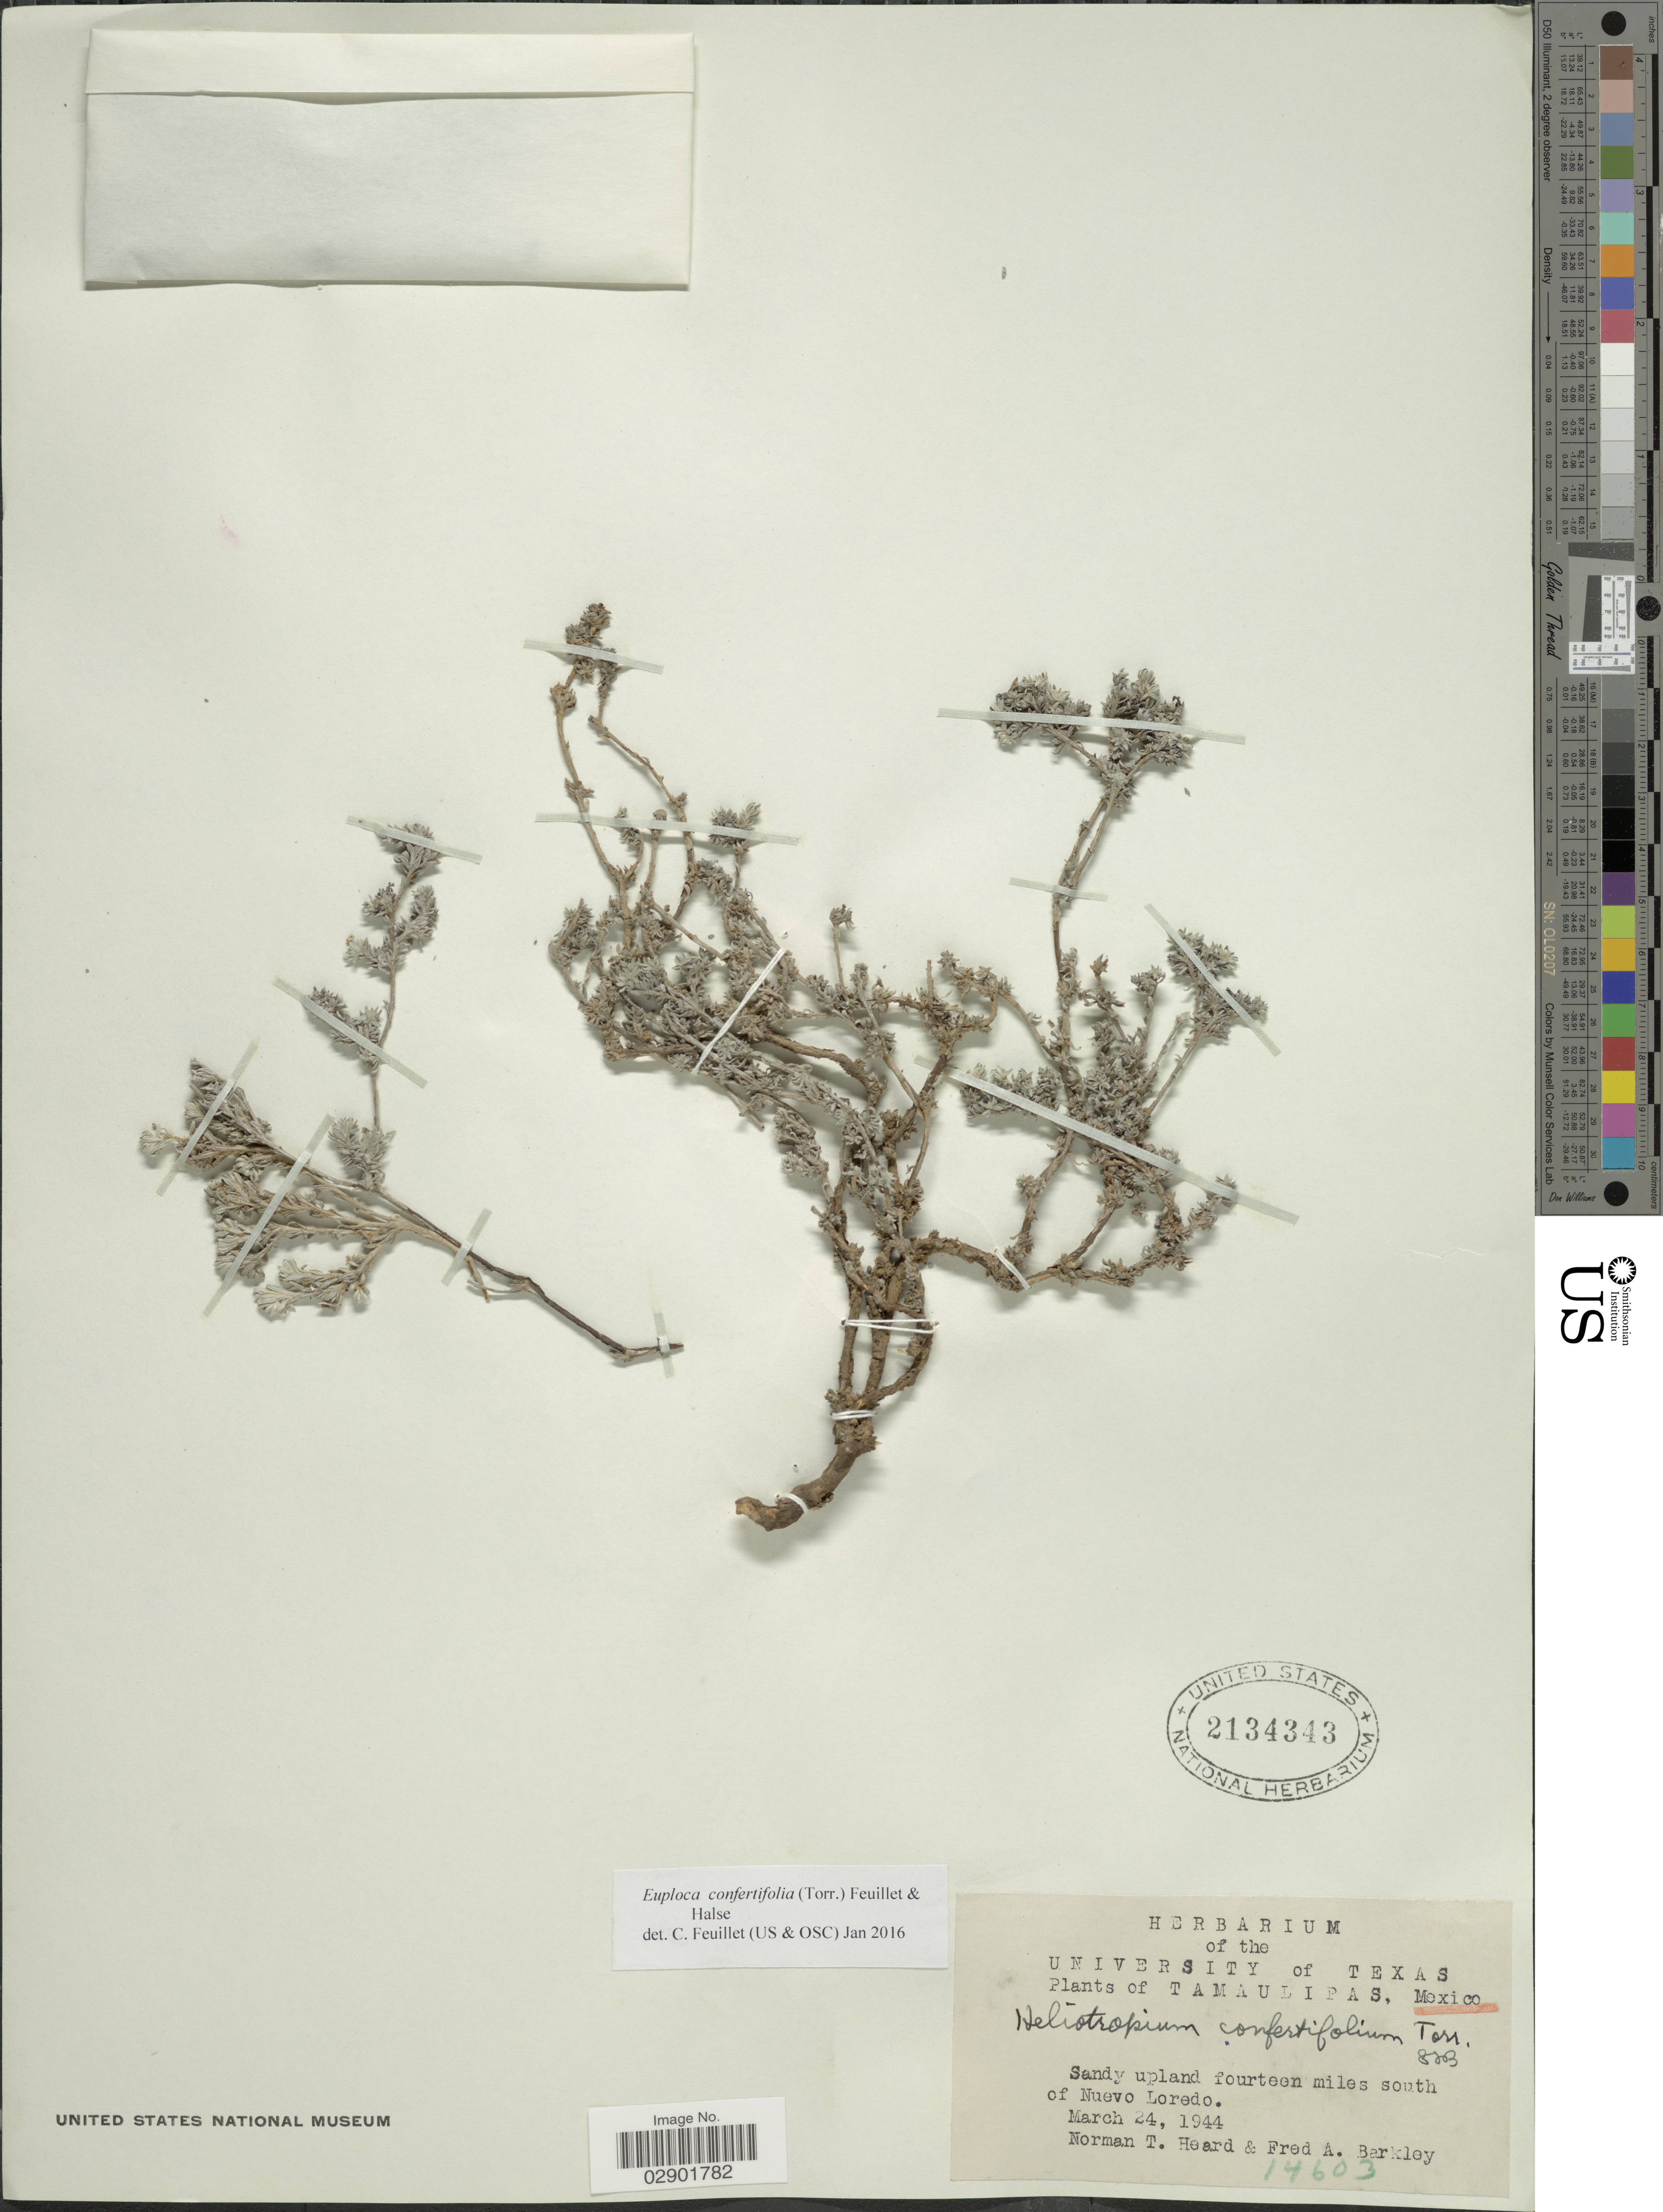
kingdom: Plantae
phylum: Tracheophyta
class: Magnoliopsida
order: Boraginales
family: Heliotropiaceae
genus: Euploca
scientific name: Euploca confertifolium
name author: (Torr.) Feuillet & Halse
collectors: N. Heard & F. A. Barkley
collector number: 14603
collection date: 1944-03-24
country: Mexico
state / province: Tamaulipas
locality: Sandy upland fourteen miles south of Nuevo Loredo.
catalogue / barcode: US 2134343